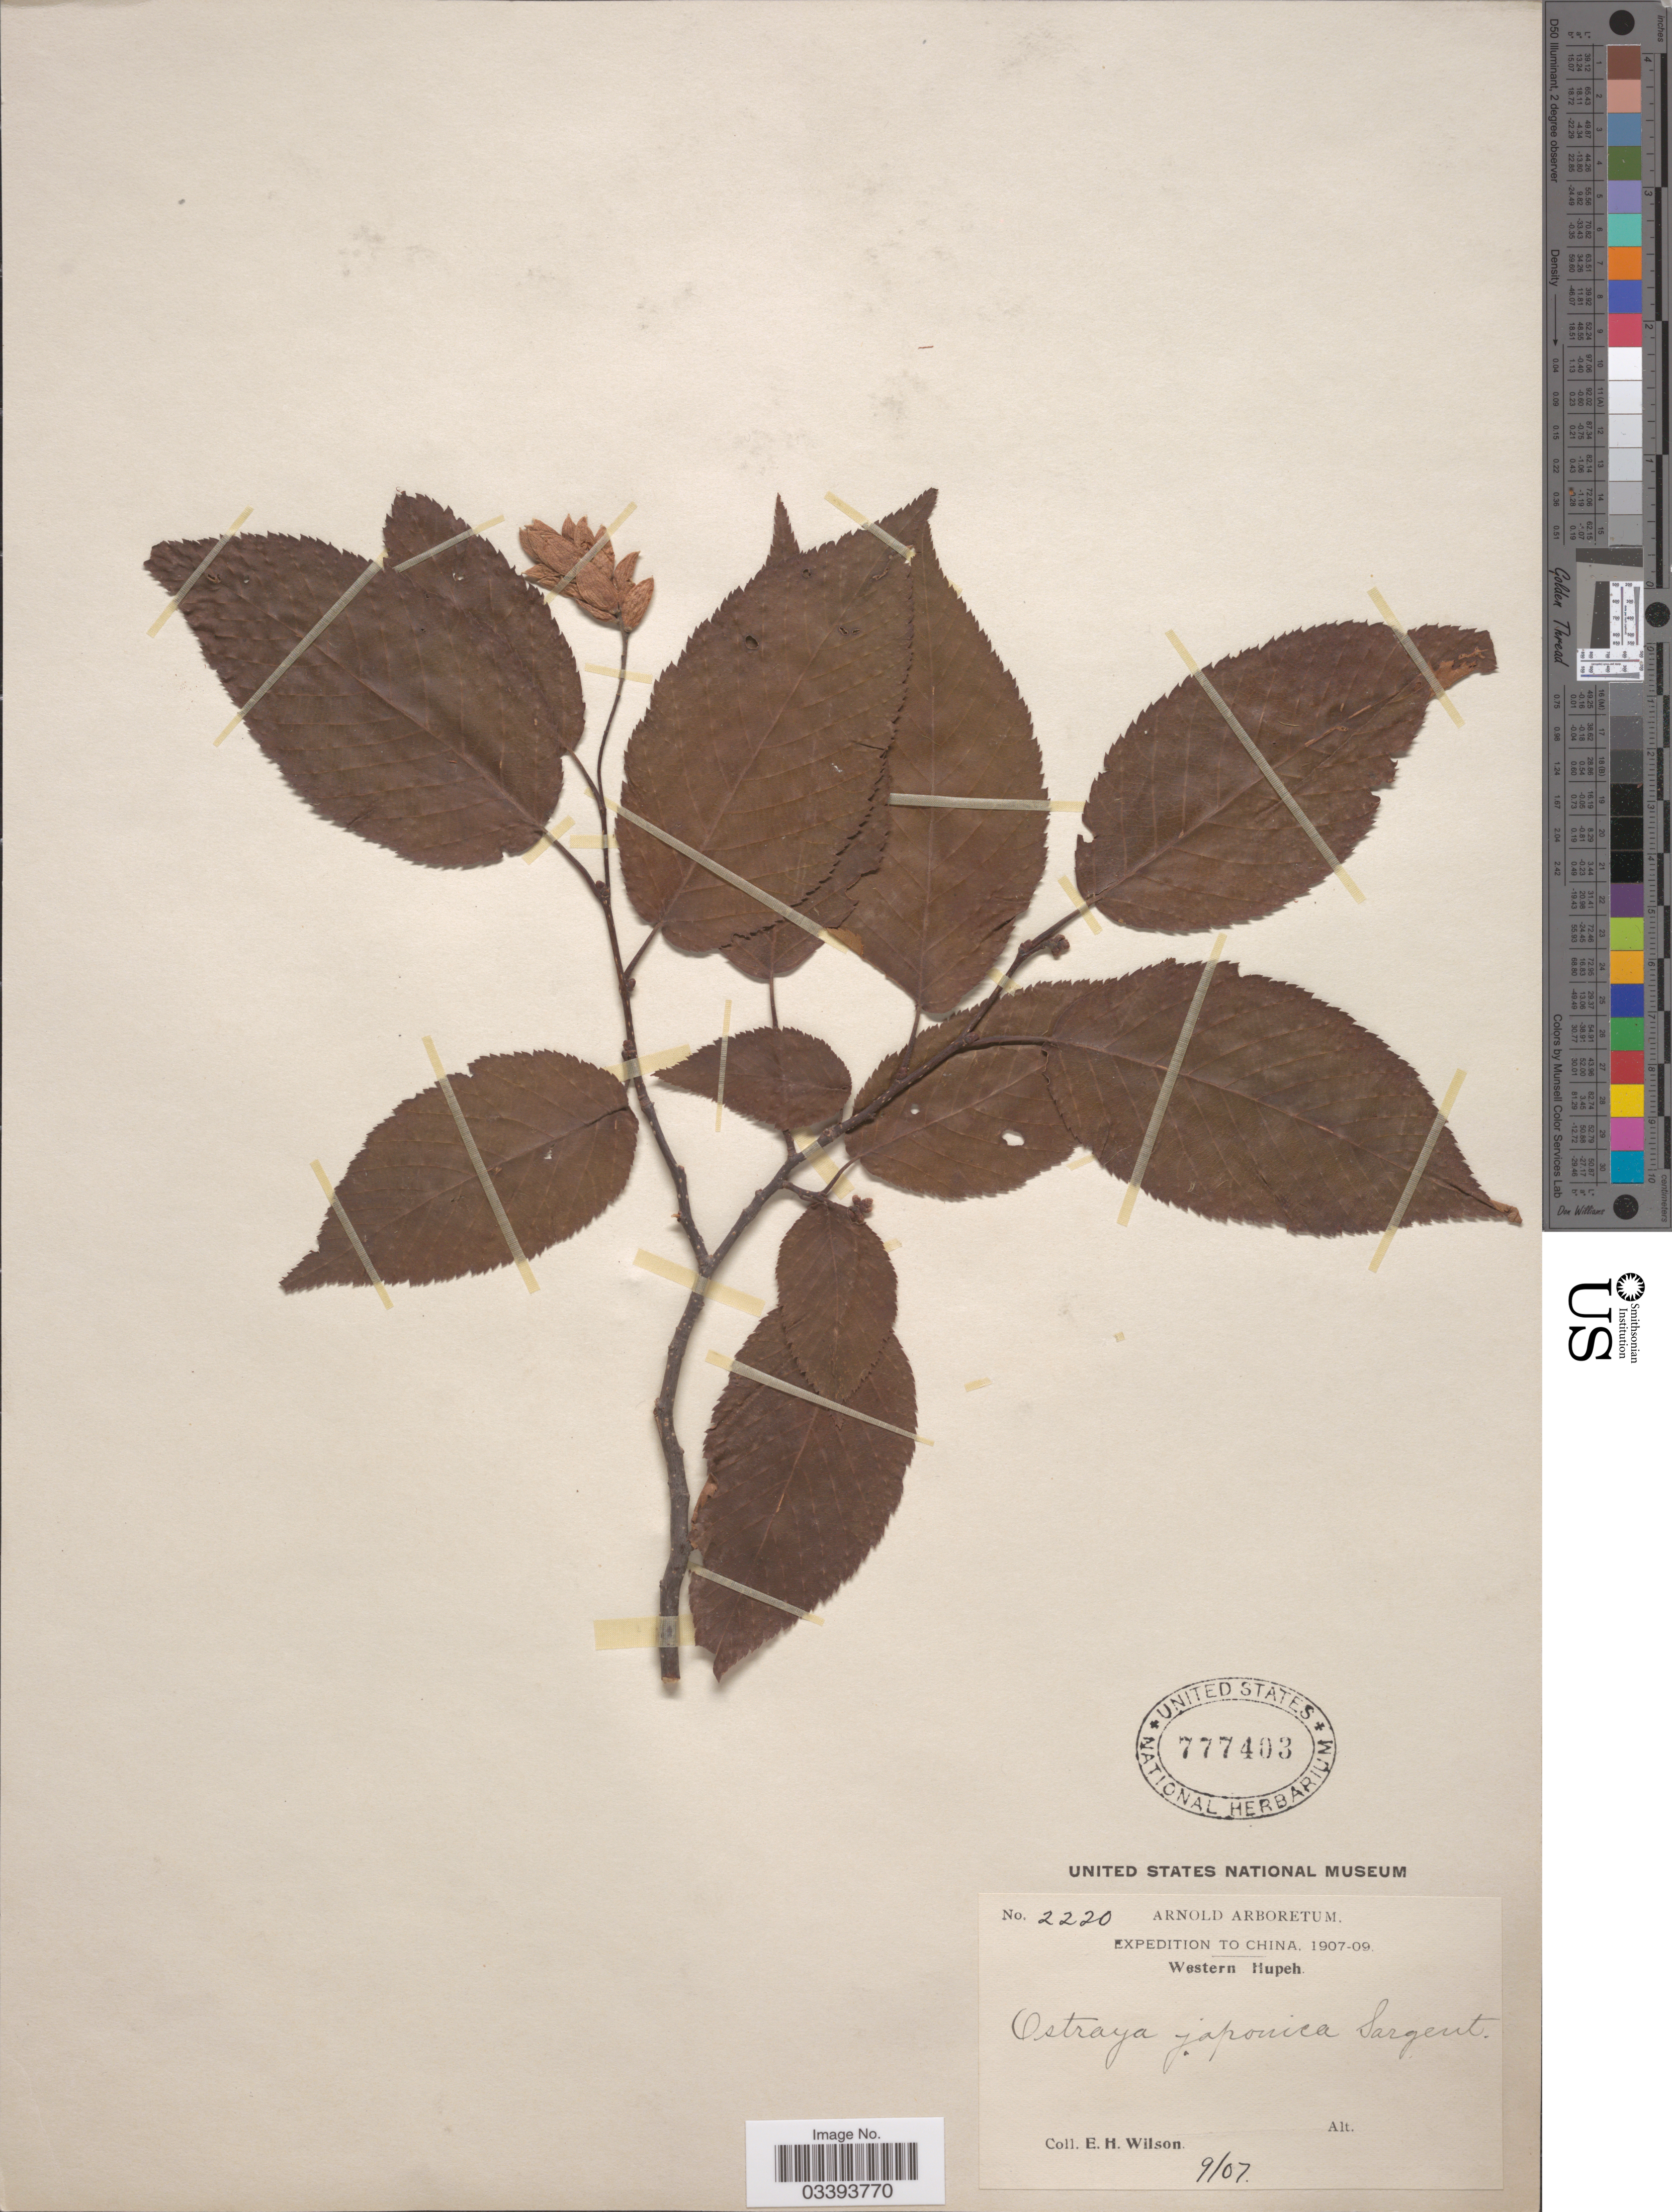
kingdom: Plantae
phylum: Tracheophyta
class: Magnoliopsida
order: Fagales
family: Betulaceae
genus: Ostrya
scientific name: Ostrya japonica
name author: Sarg.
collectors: E. Wilson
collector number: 2220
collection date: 1907-09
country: China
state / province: Hubei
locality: Western Hupeh.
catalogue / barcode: US 777403